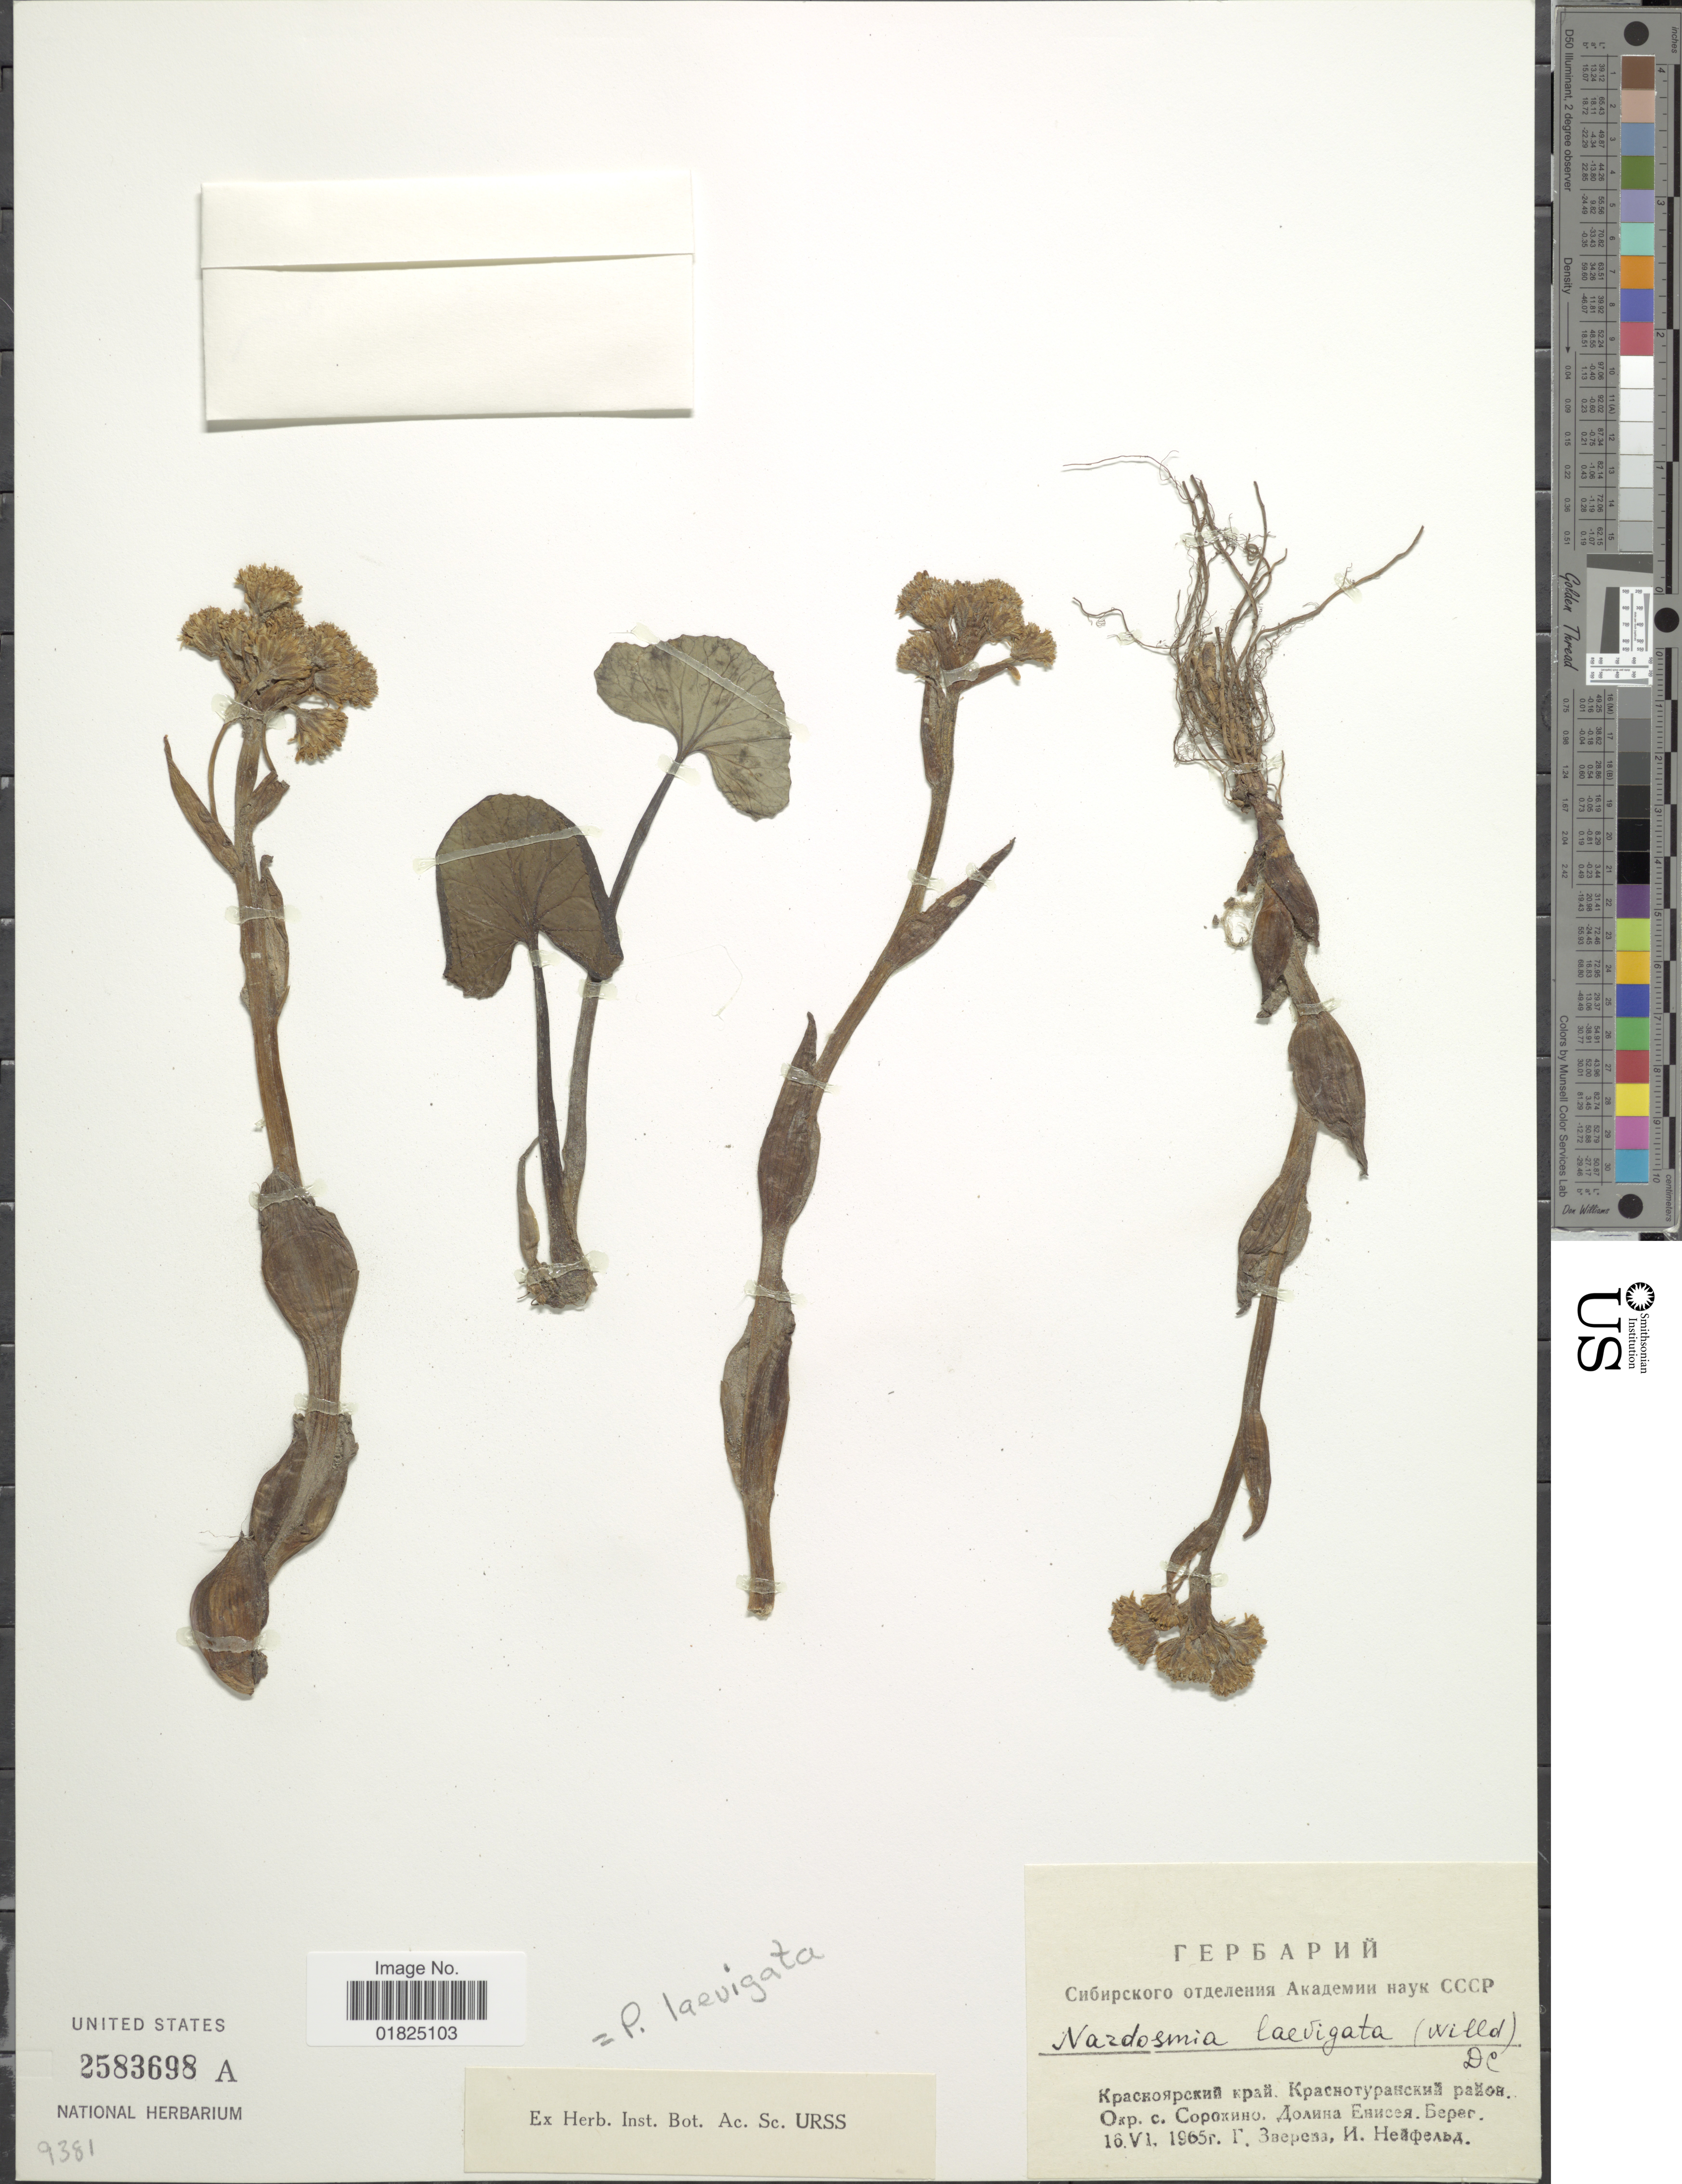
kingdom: Plantae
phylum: Tracheophyta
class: Magnoliopsida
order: Asterales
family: Asteraceae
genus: Petasites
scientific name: Petasites radiatus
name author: (J.F. Gmel.) Toman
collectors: Collector illegible & Collector illegible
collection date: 1965-06-16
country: U.S.S.R.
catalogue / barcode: US 2583698A